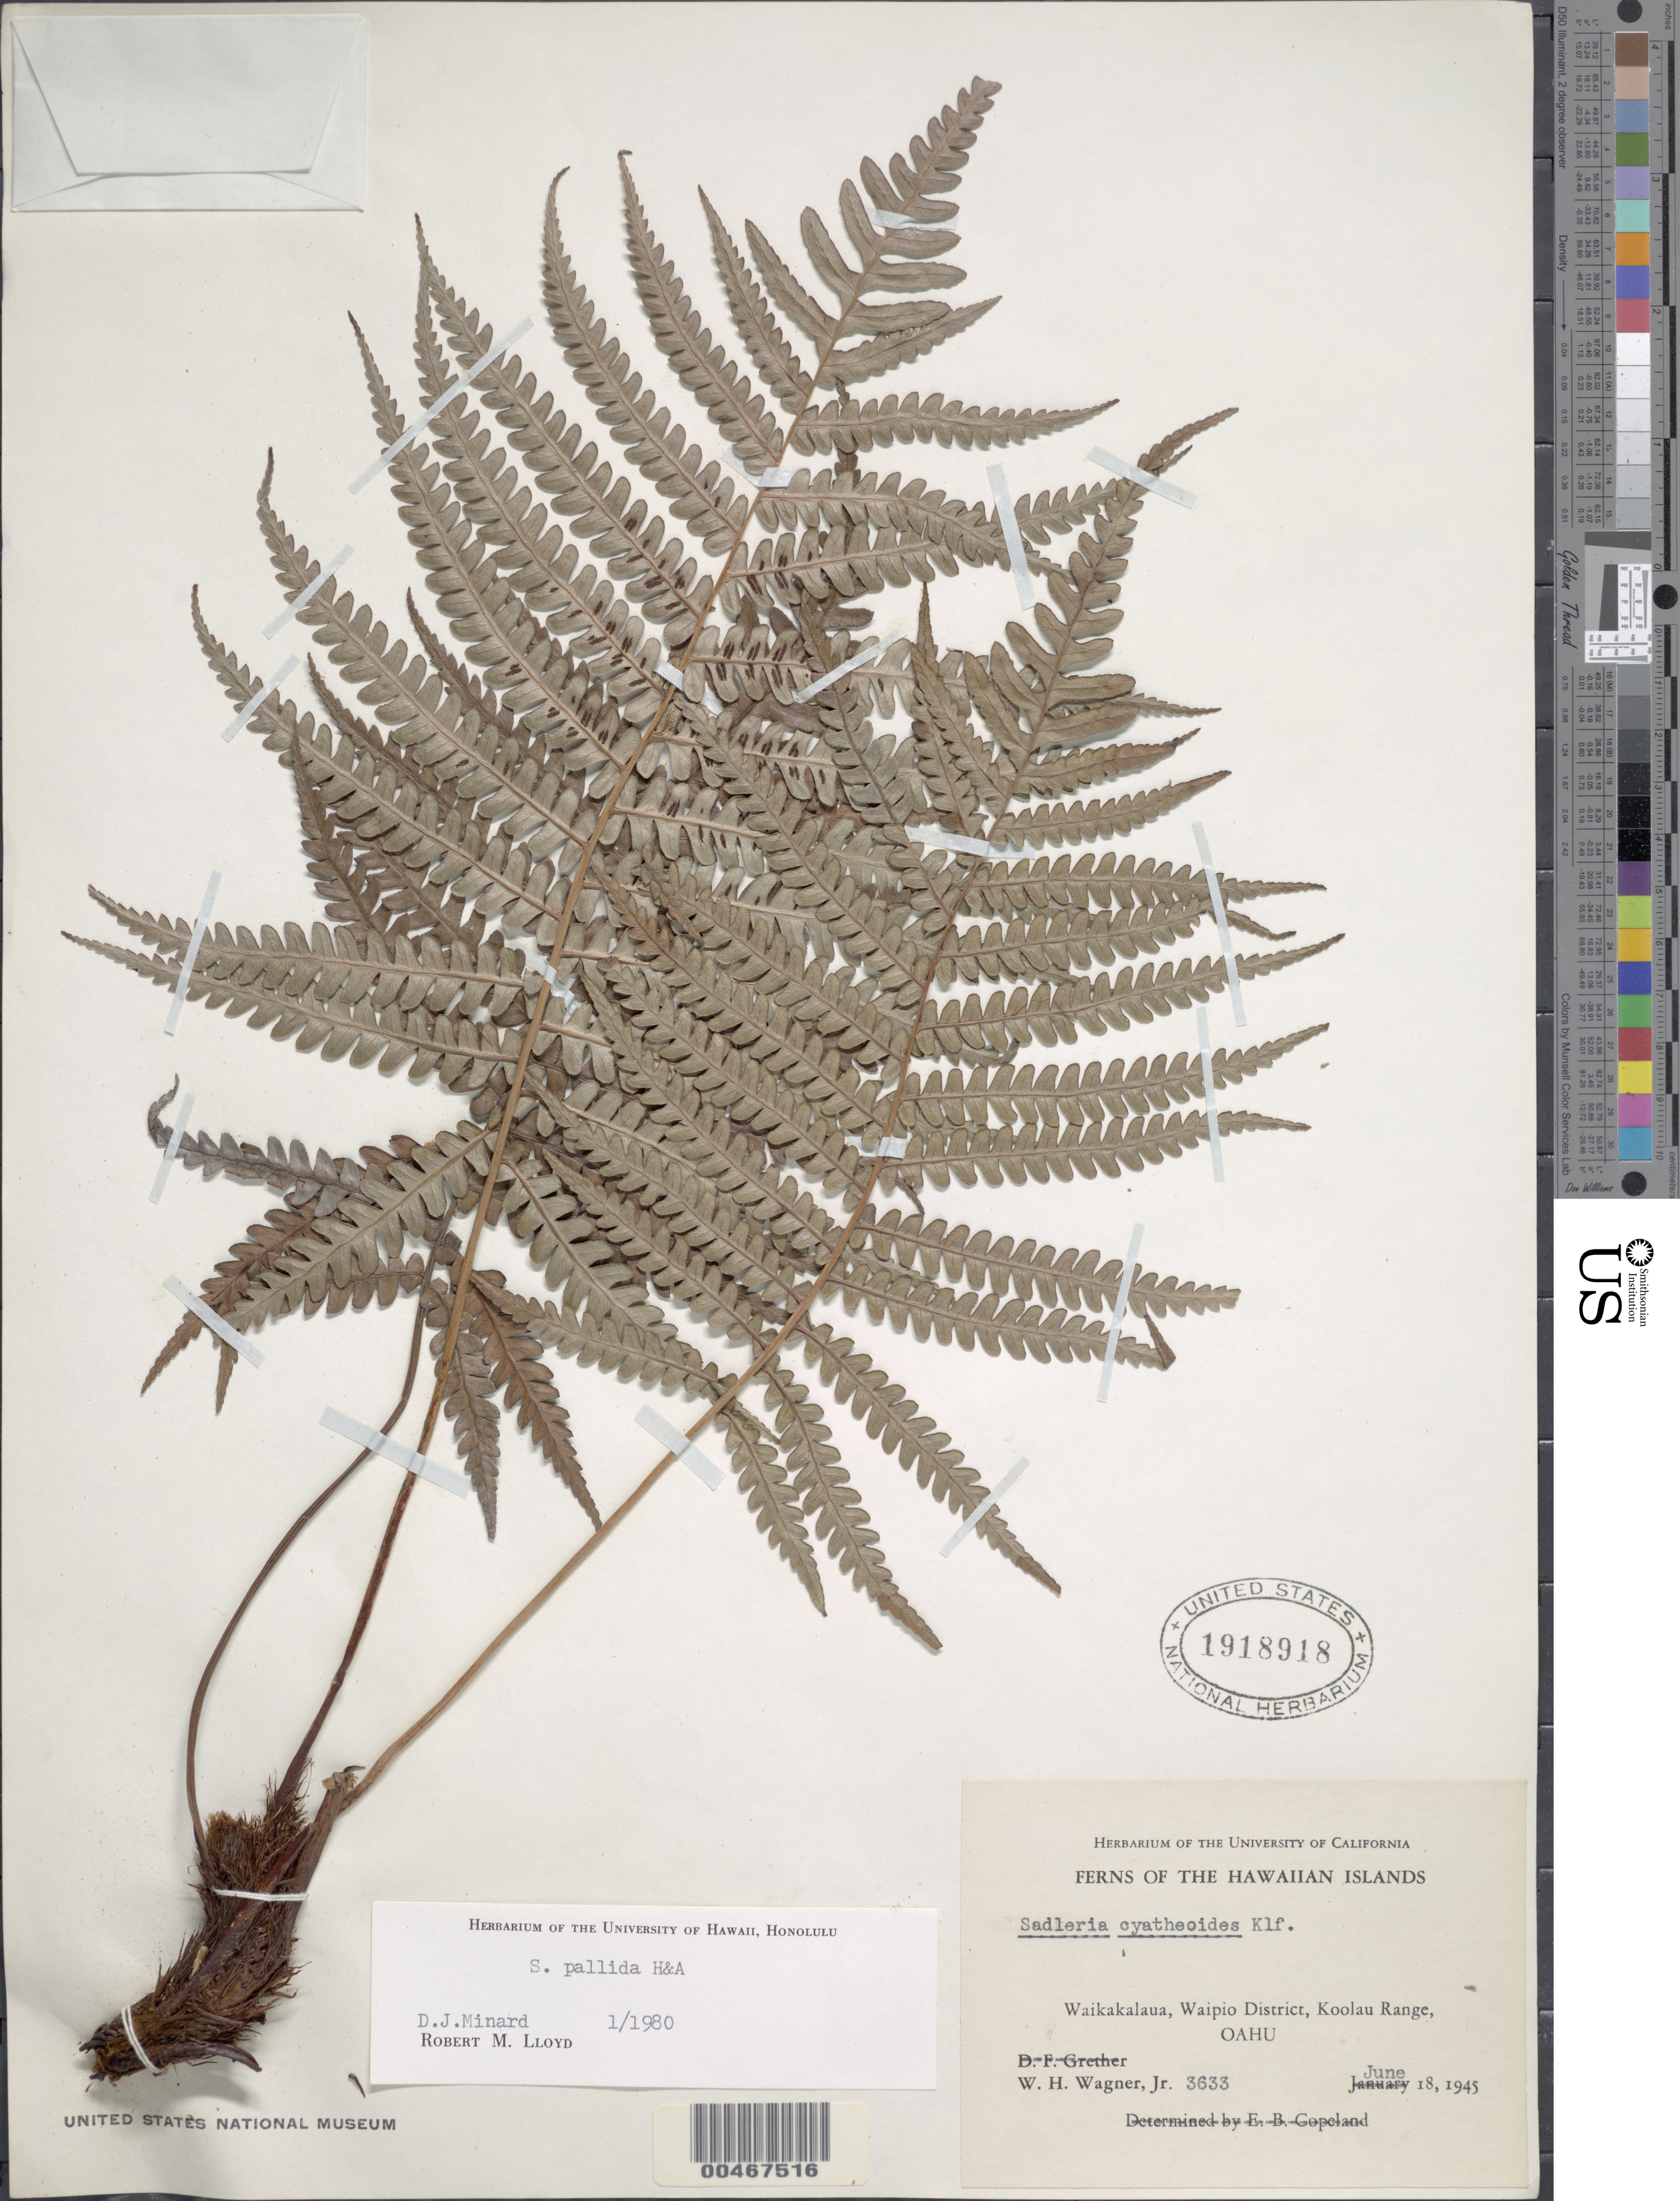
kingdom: Plantae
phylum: Tracheophyta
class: Polypodiopsida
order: Polypodiales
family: Blechnaceae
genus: Sadleria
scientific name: Sadleria pallida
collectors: W. H. Wagner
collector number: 3633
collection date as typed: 18 Jun 1945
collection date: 1945-06-18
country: United States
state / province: Hawaii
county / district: Honolulu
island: Oahu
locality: Waikakalaua, Waipio Dist., Koolau Range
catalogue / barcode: US 1918918